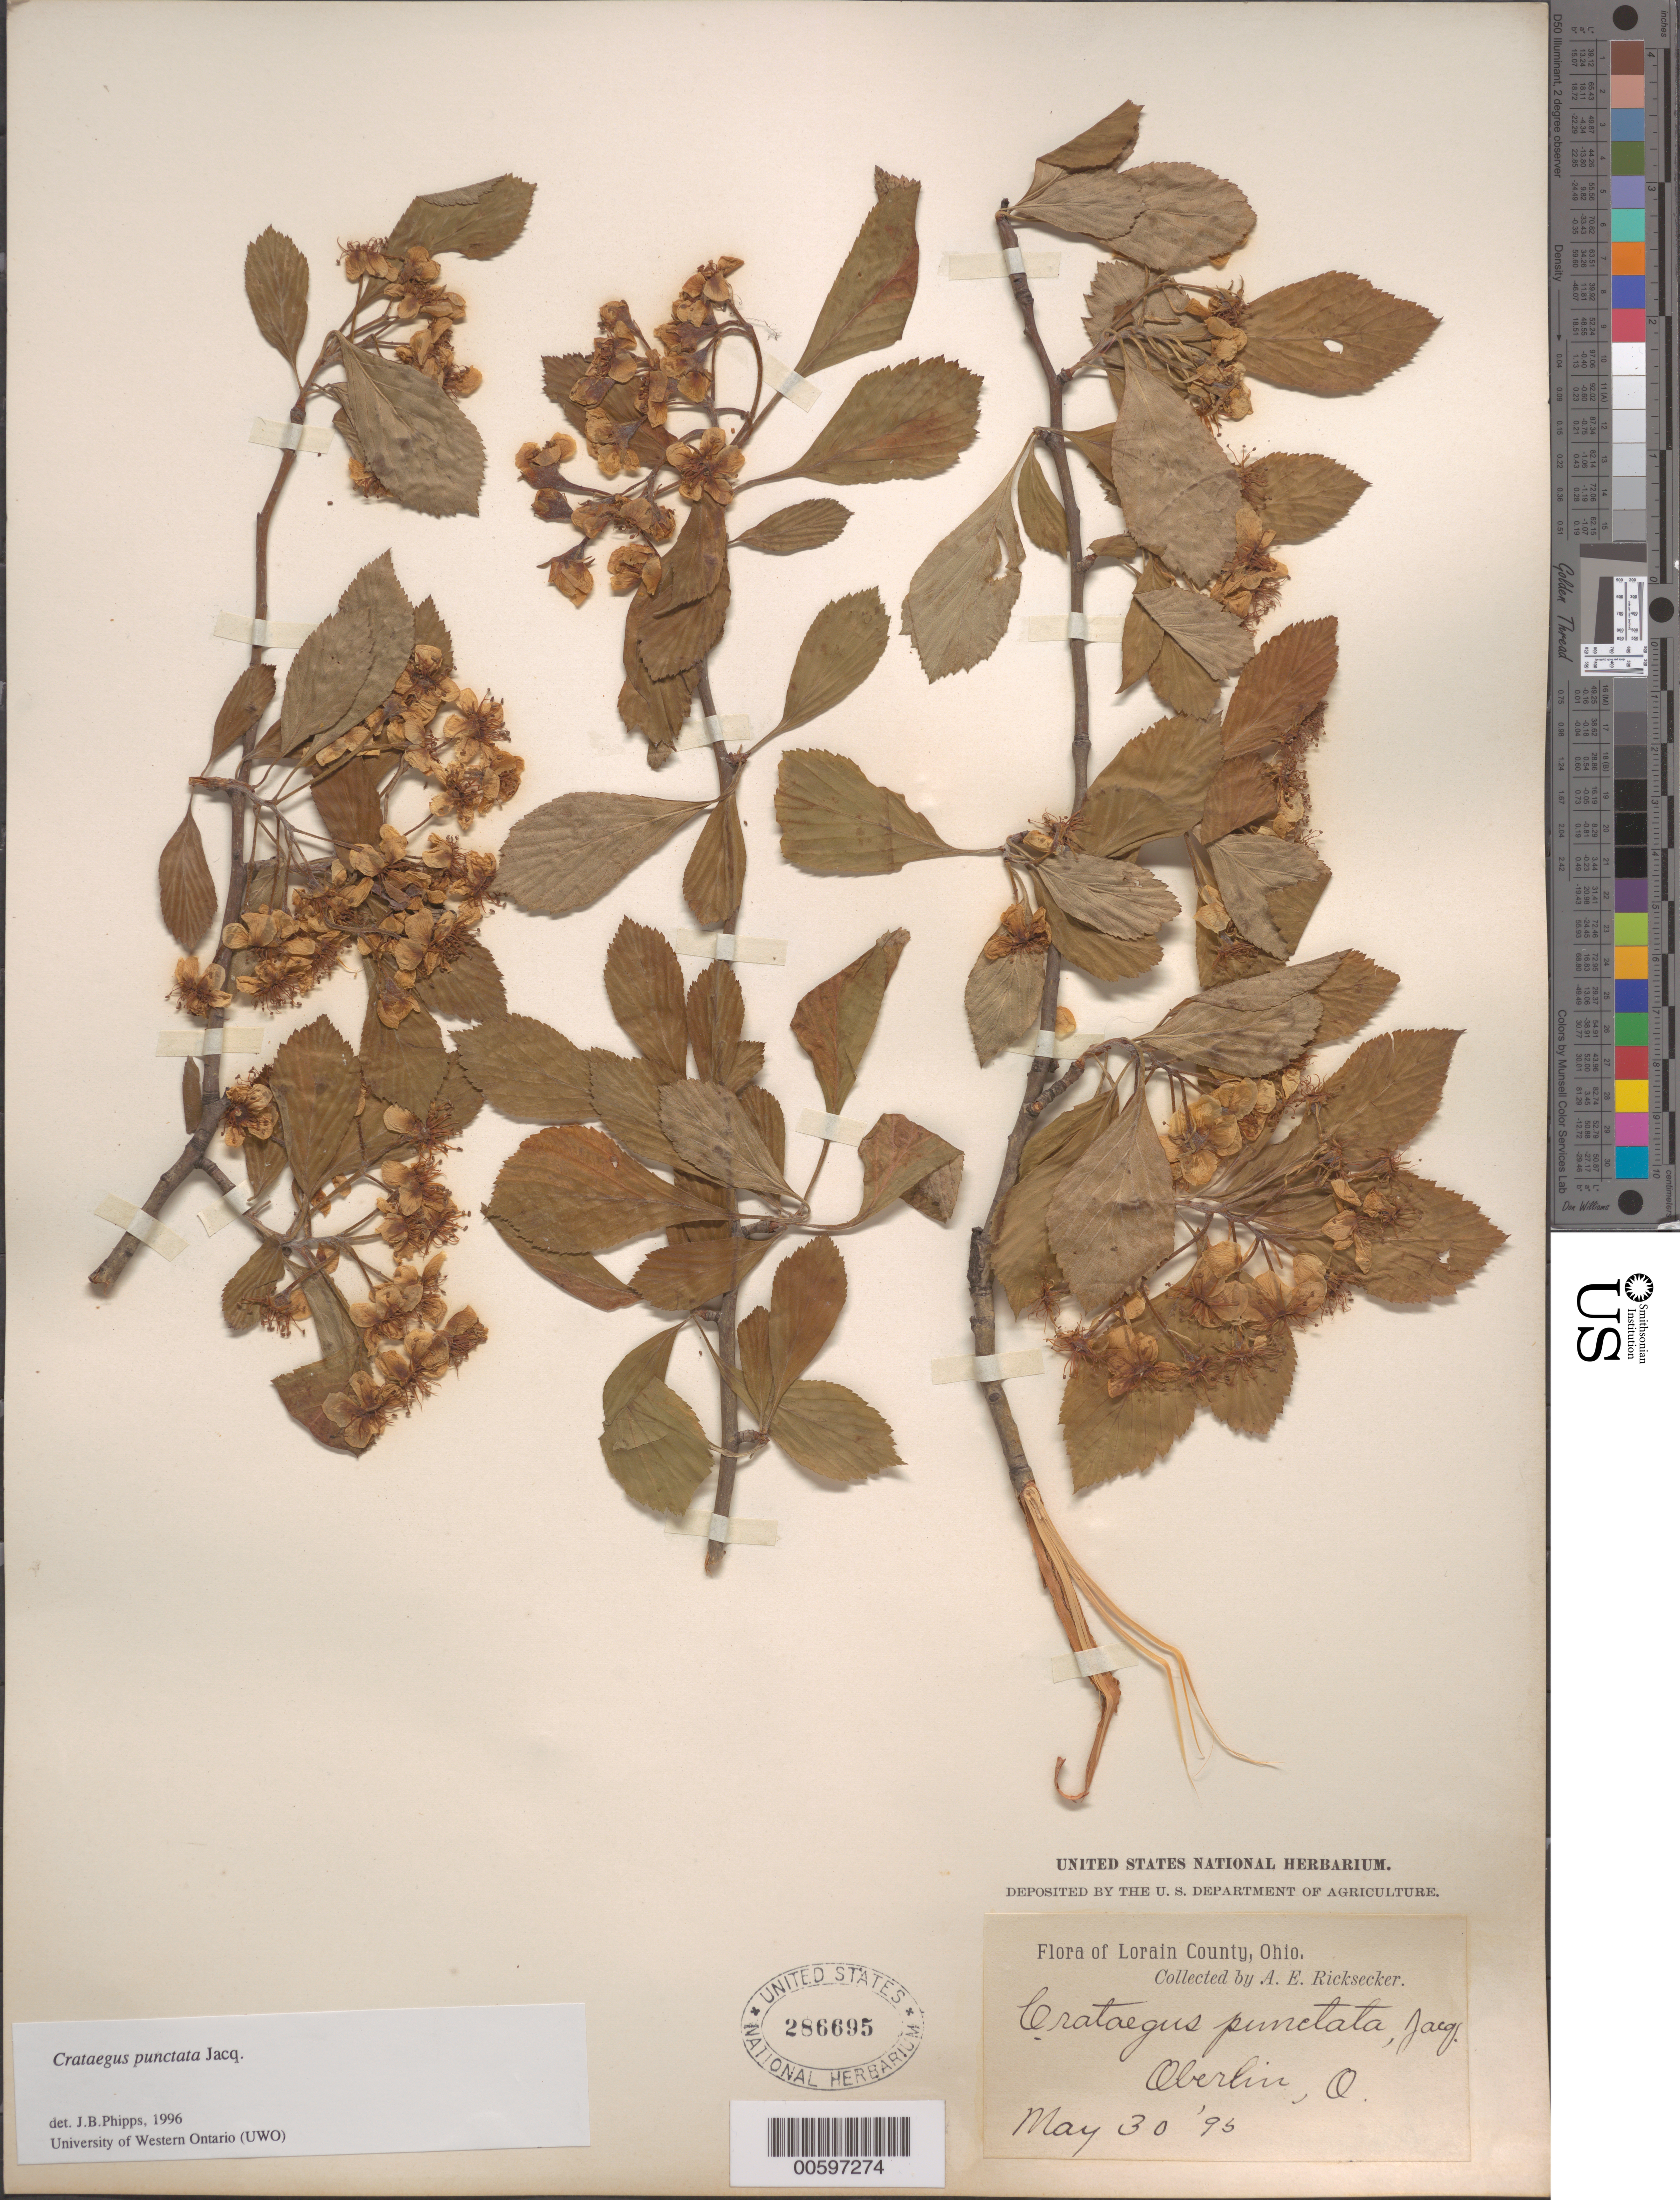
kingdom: Plantae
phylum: Tracheophyta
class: Magnoliopsida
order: Rosales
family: Rosaceae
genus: Crataegus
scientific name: Crataegus punctata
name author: Jacq.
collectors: A. E. Ricksecker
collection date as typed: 30 May 1895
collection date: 1895-05-30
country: United States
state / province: Ohio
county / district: Lorain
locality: Oberlin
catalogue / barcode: US 286695